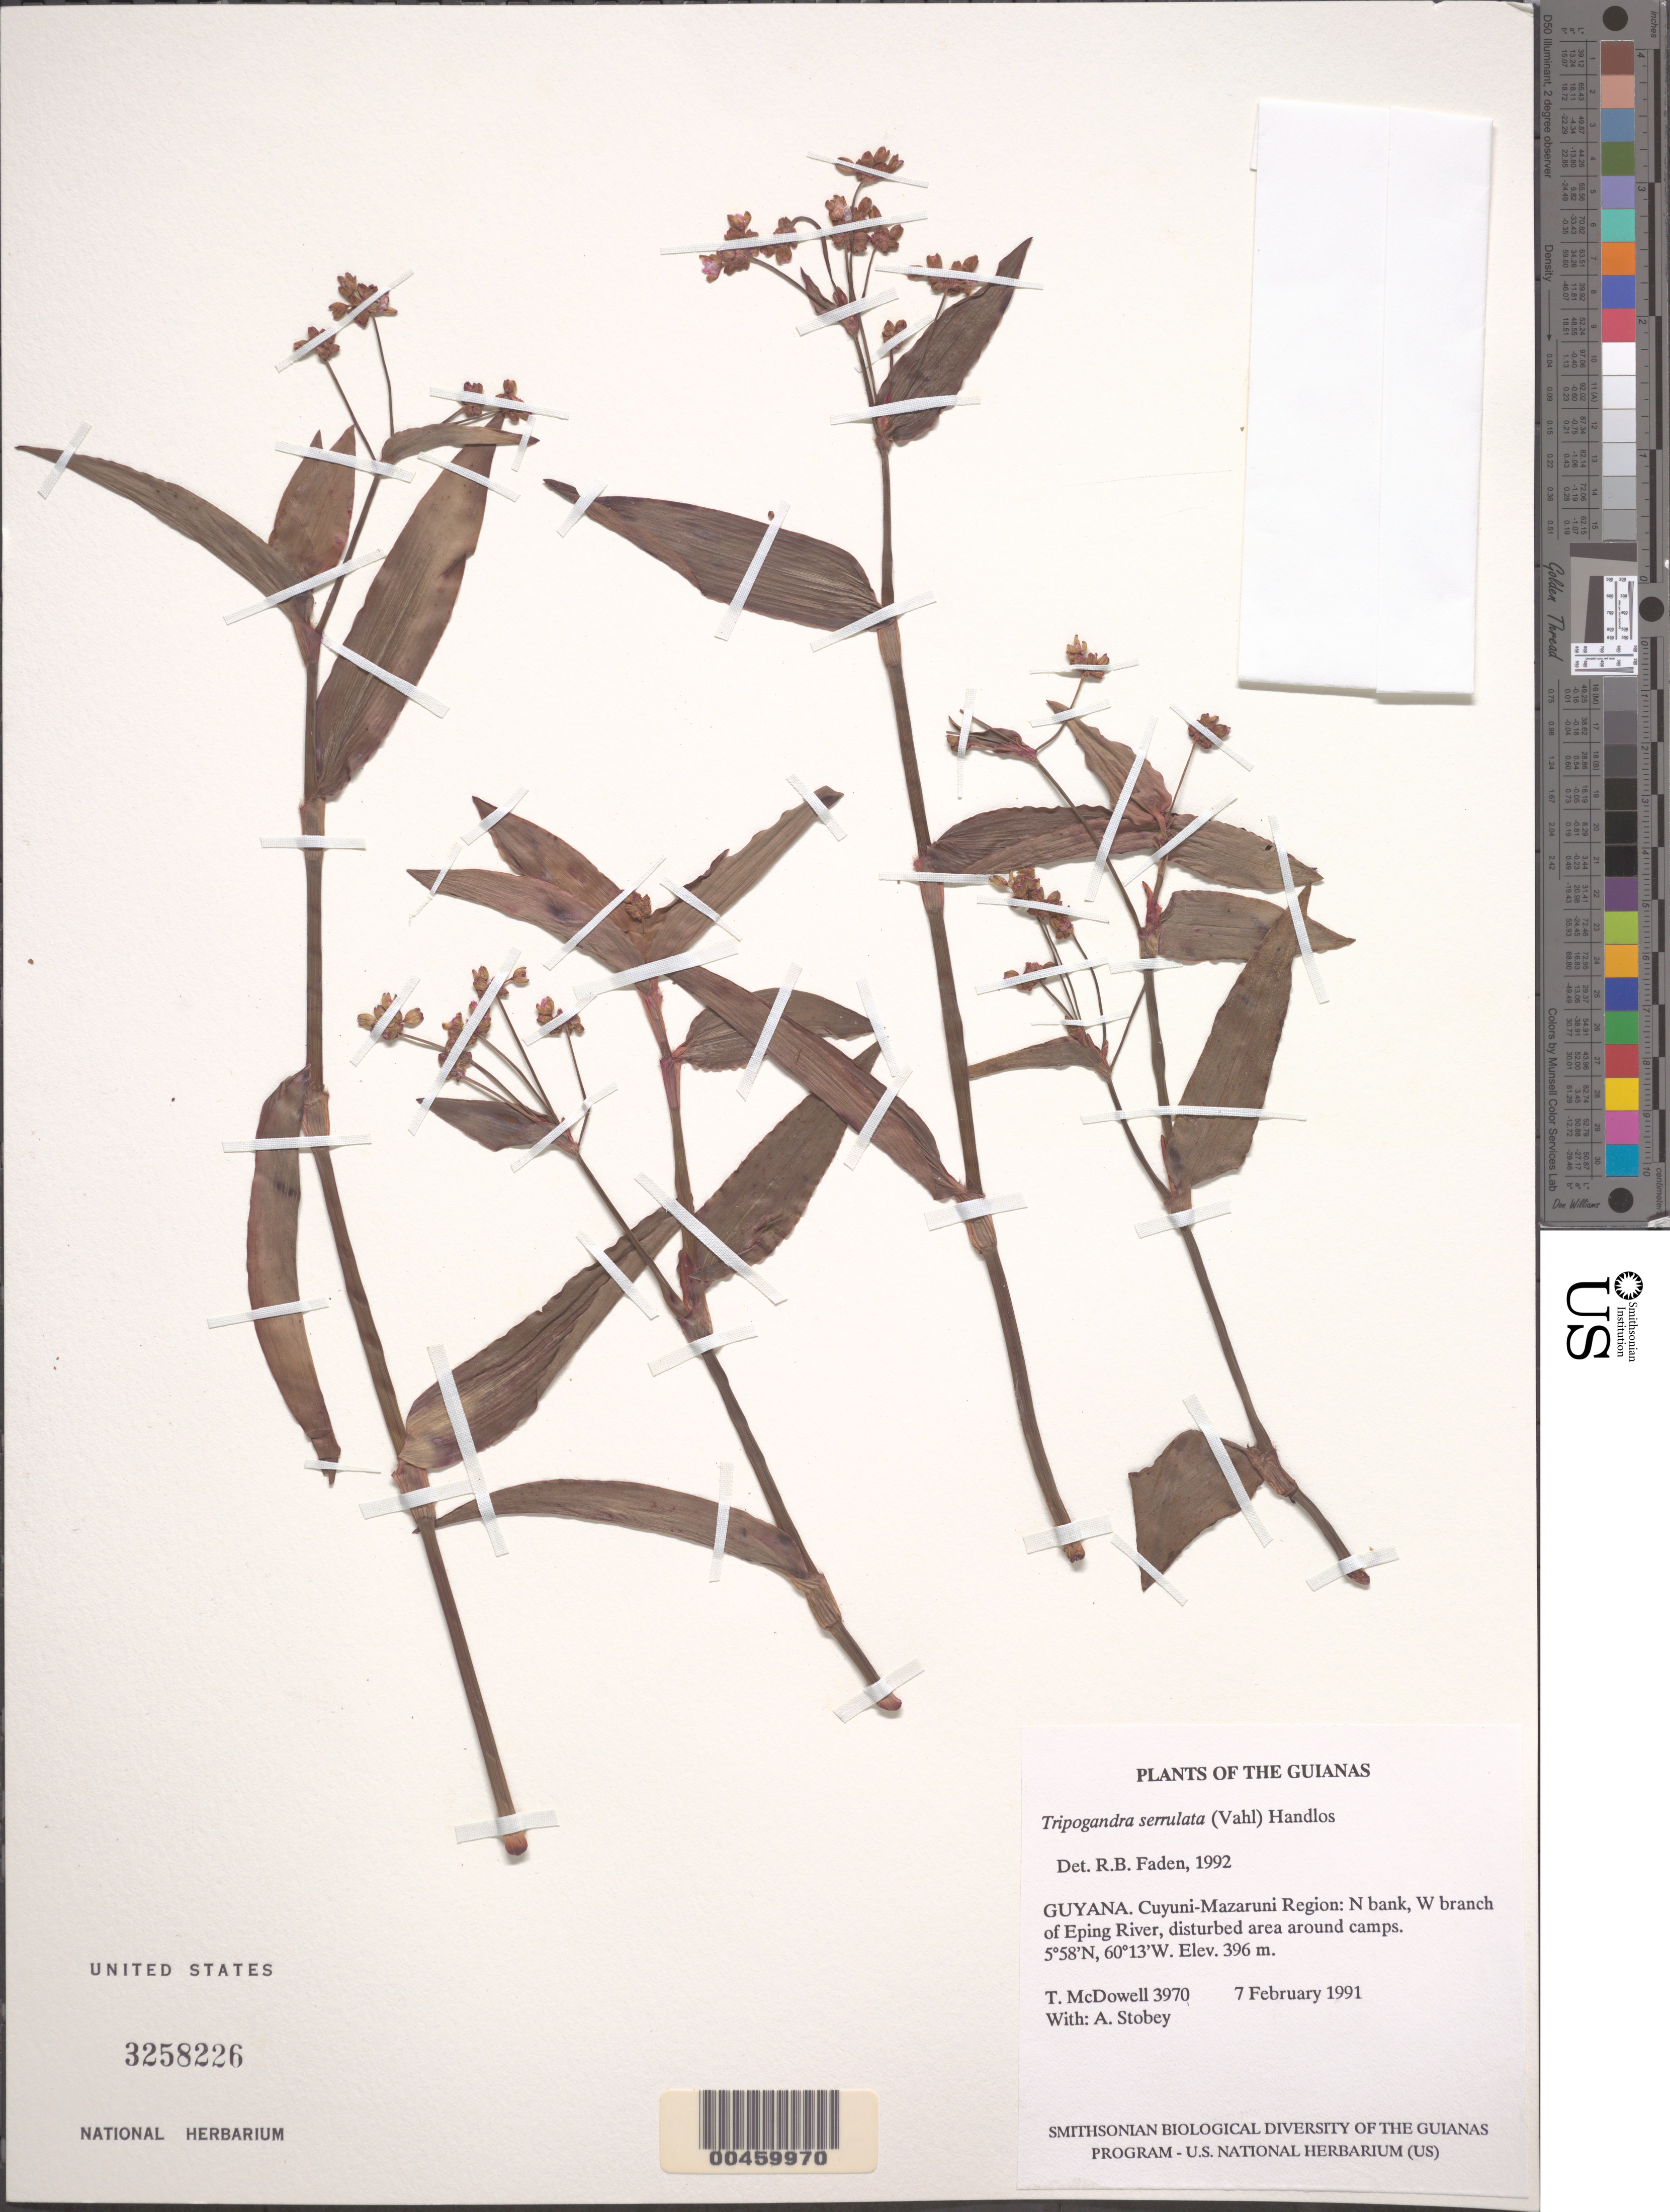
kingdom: Plantae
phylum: Tracheophyta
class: Liliopsida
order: Commelinales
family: Commelinaceae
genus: Tripogandra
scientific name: Tripogandra serrulata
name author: (Vahl) Handlos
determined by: Faden, Robert B., (US), Smithsonian Institution - National Museum of Natural History (UNITED STATES)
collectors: T. Mcdowell & A. Stobey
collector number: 3970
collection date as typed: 07 Feb 1991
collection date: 1991-02-07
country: Guyana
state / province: Cuyuni-mazaruni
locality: Eping river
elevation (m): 396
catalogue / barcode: US 3258226